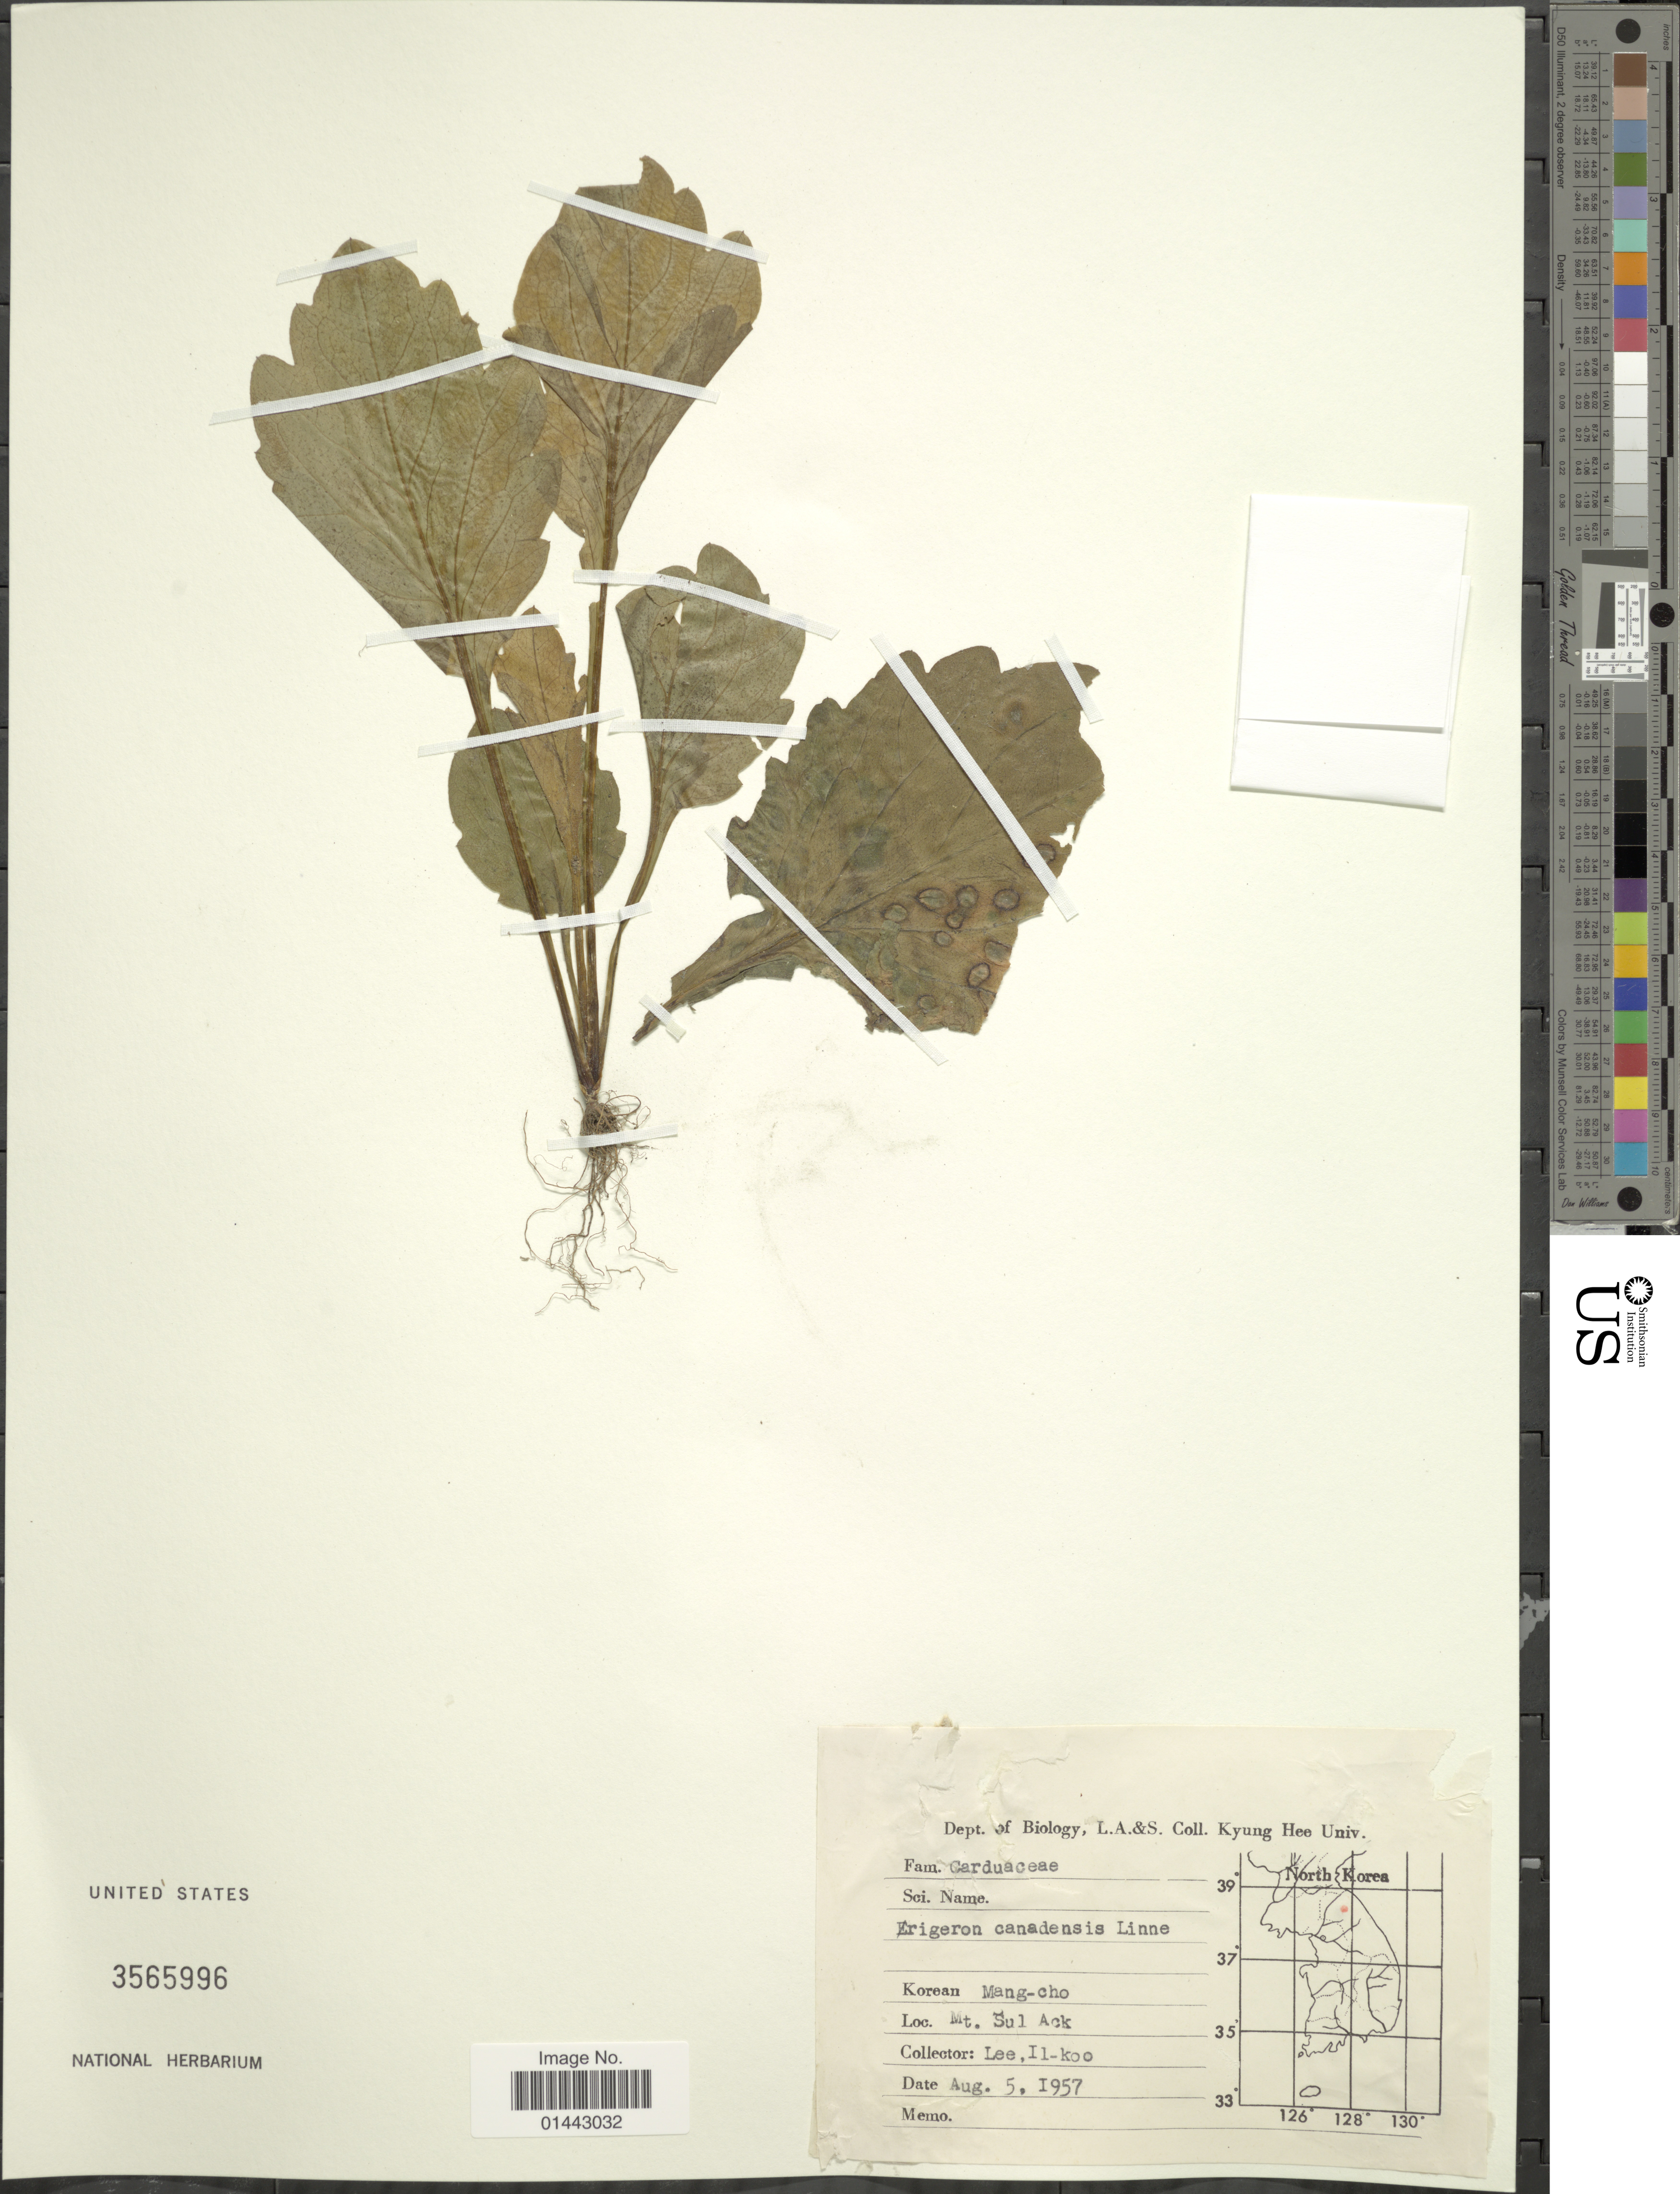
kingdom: Plantae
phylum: Tracheophyta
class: Magnoliopsida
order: Asterales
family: Asteraceae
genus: Erigeron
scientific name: Erigeron canadensis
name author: L.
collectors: I. Lee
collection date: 1957-08-05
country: South Korea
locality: Mt. Sul Ack.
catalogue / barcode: US 3565996